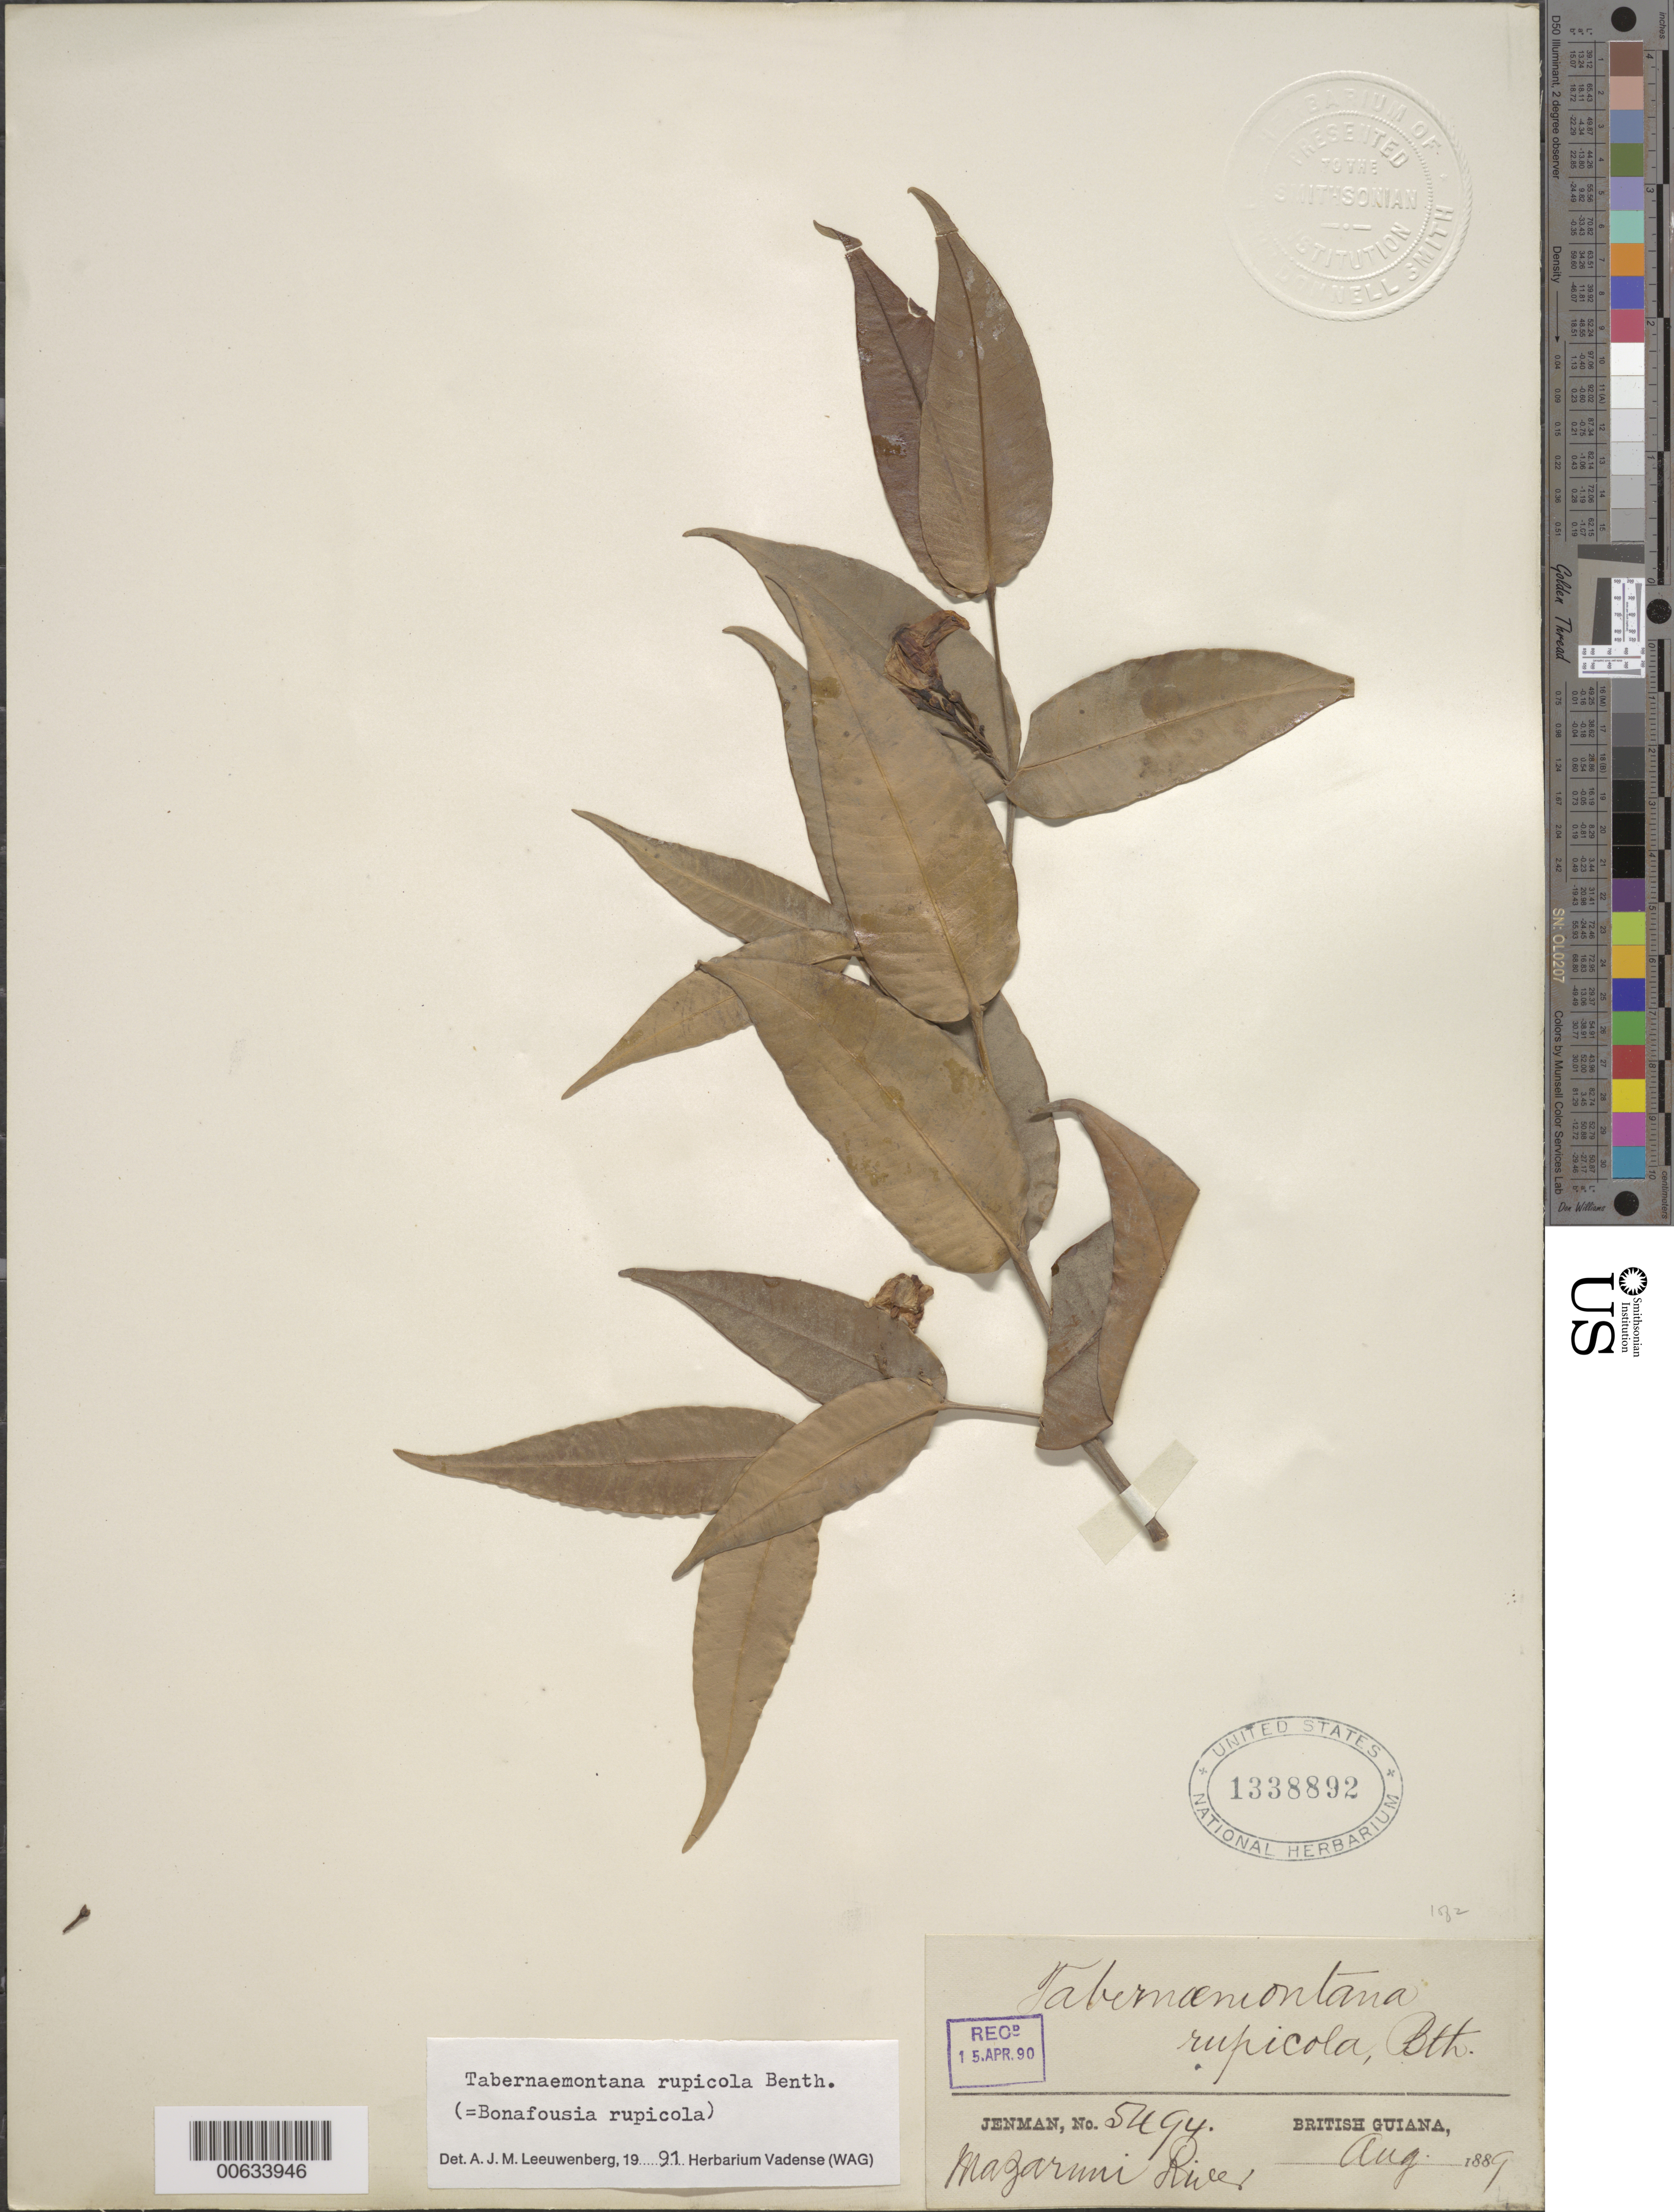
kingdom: Plantae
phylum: Tracheophyta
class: Magnoliopsida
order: Gentianales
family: Apocynaceae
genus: Tabernaemontana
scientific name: Tabernaemontana rupicola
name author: Benth.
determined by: Leeuwenberg, A. J. M.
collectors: G. S. Jenman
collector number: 5495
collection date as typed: August 1889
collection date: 1889-08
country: Guyana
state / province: Cuyuni-Mazaruni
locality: Mazaruni R.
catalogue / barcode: US 1338892